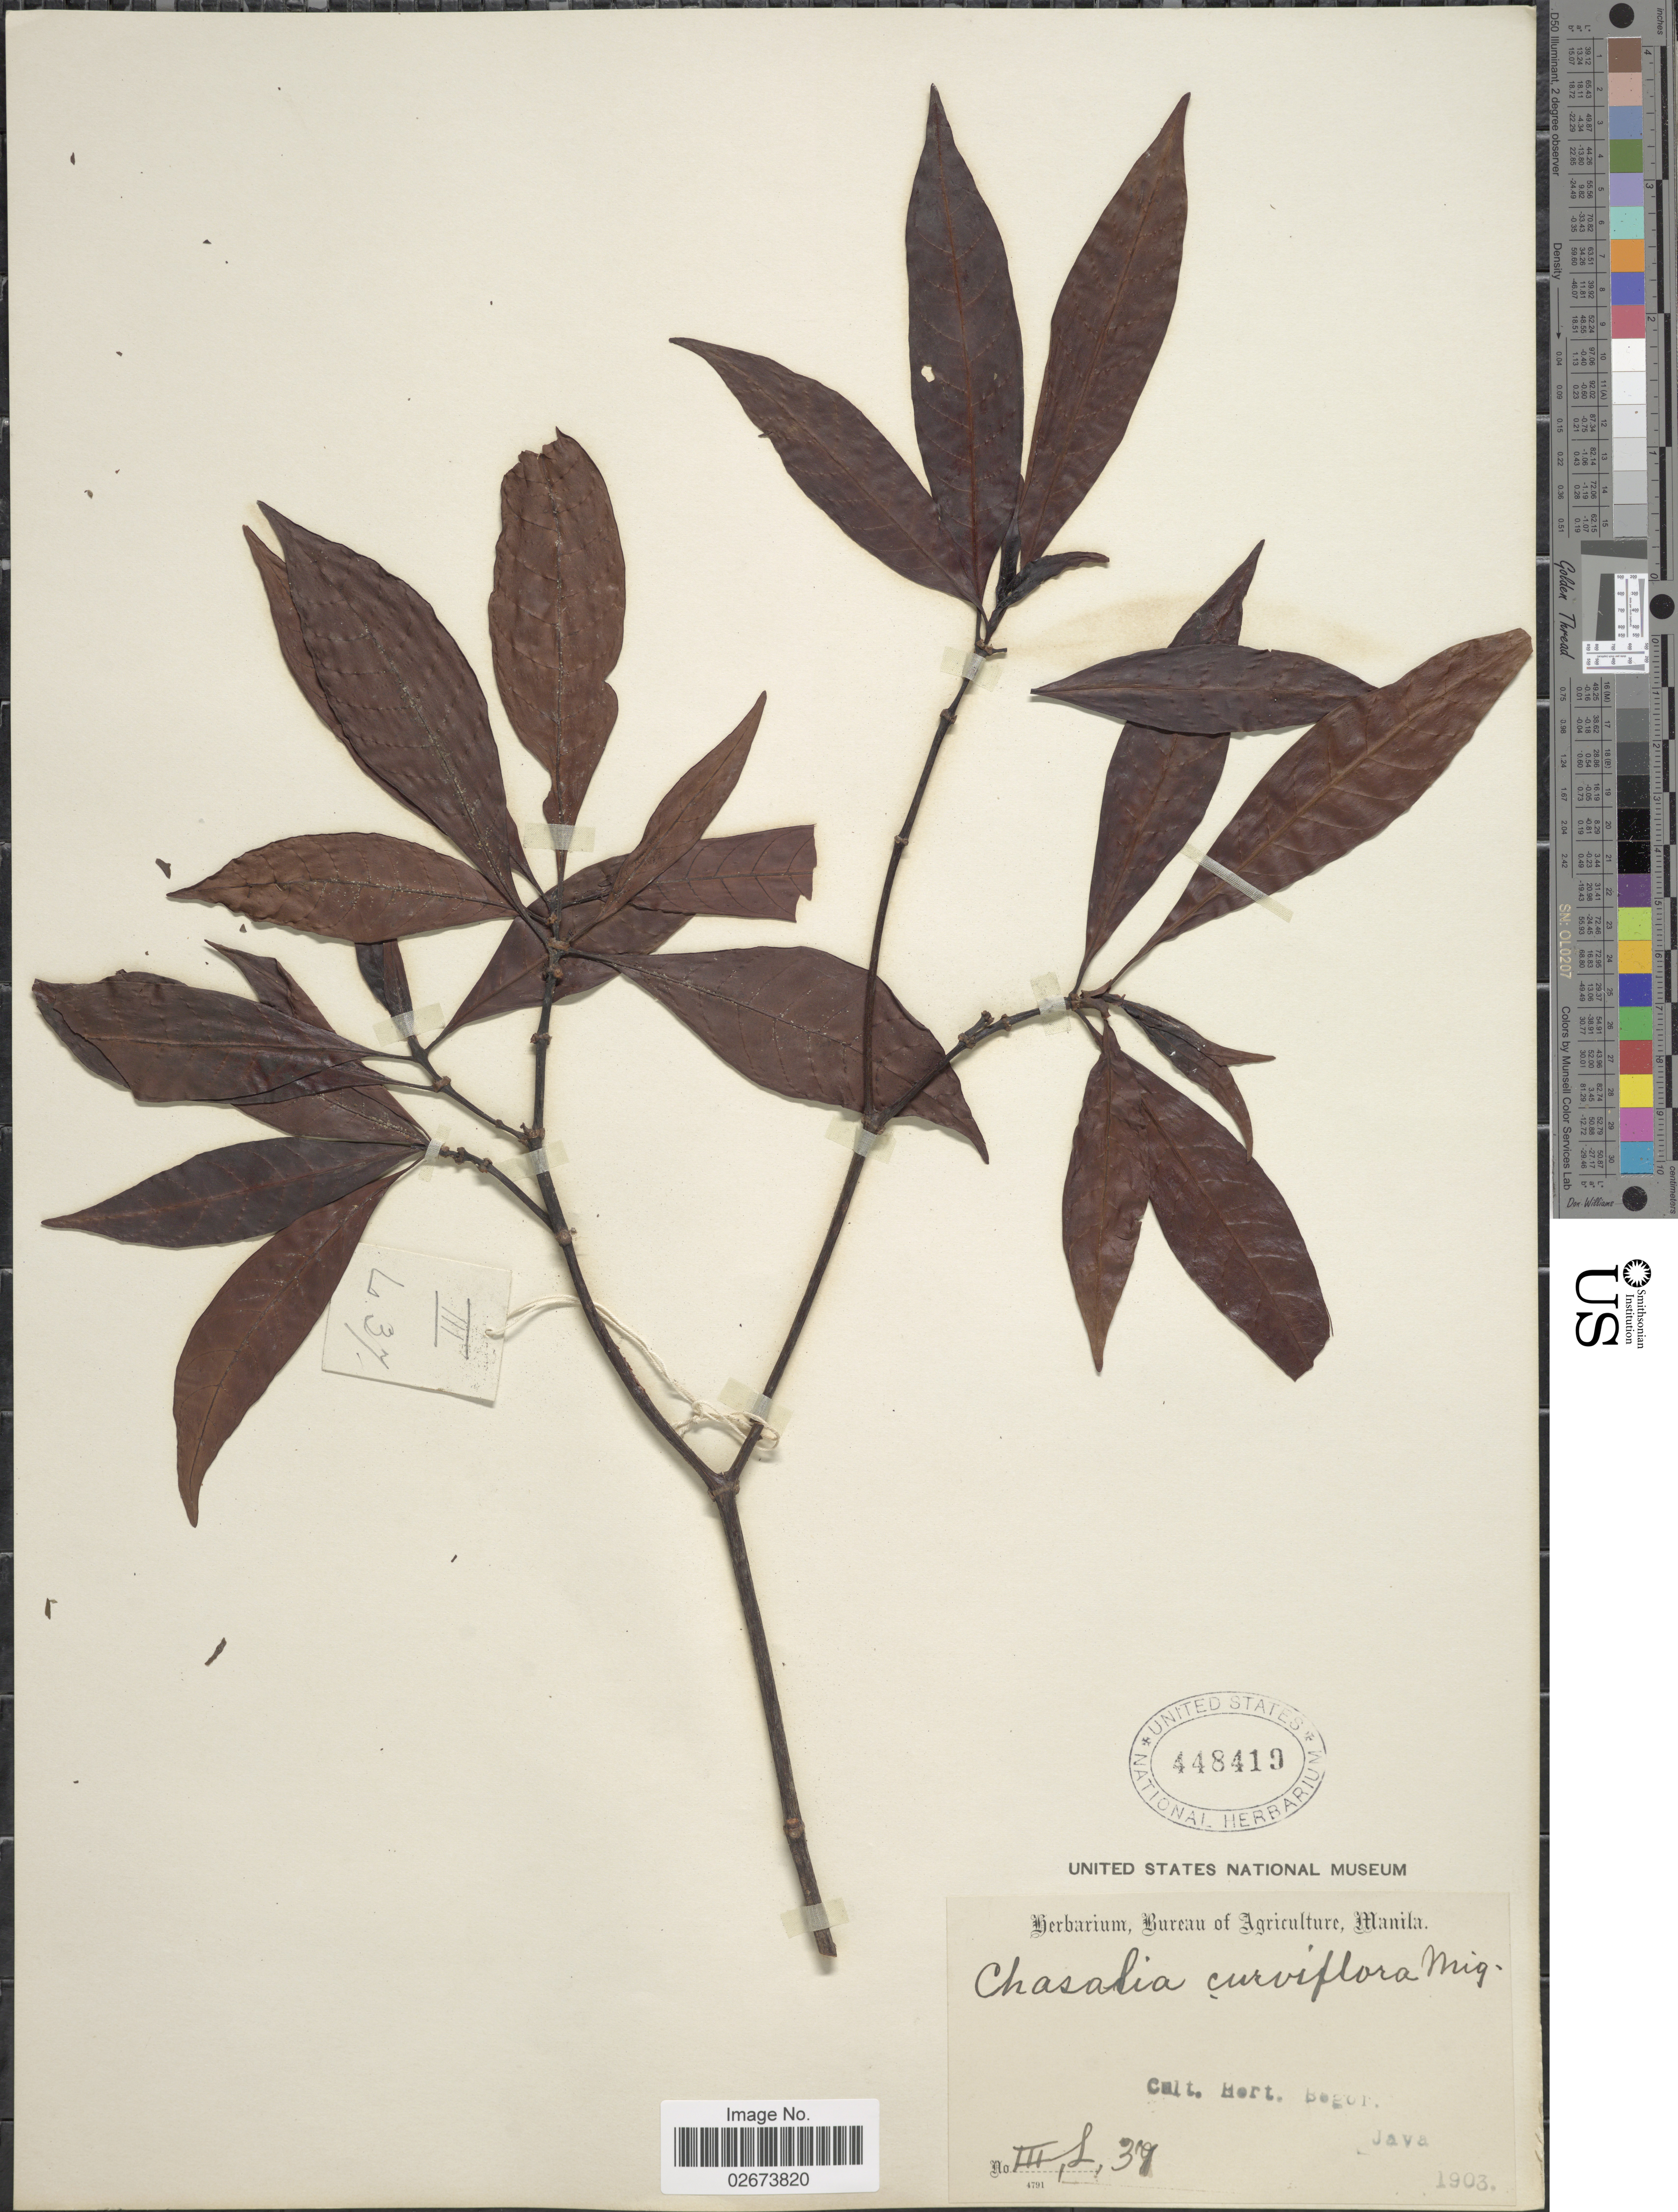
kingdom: Plantae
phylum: Tracheophyta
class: Magnoliopsida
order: Gentianales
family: Rubiaceae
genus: Chassalia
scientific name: Chassalia curviflora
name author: (Wall.) Thwaites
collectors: ex Herb. Bur. Agric. Manila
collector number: III, L, 37*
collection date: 1903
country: Indonesia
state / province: Java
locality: Cult. Hort. Bogor. Java.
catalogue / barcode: US 448419